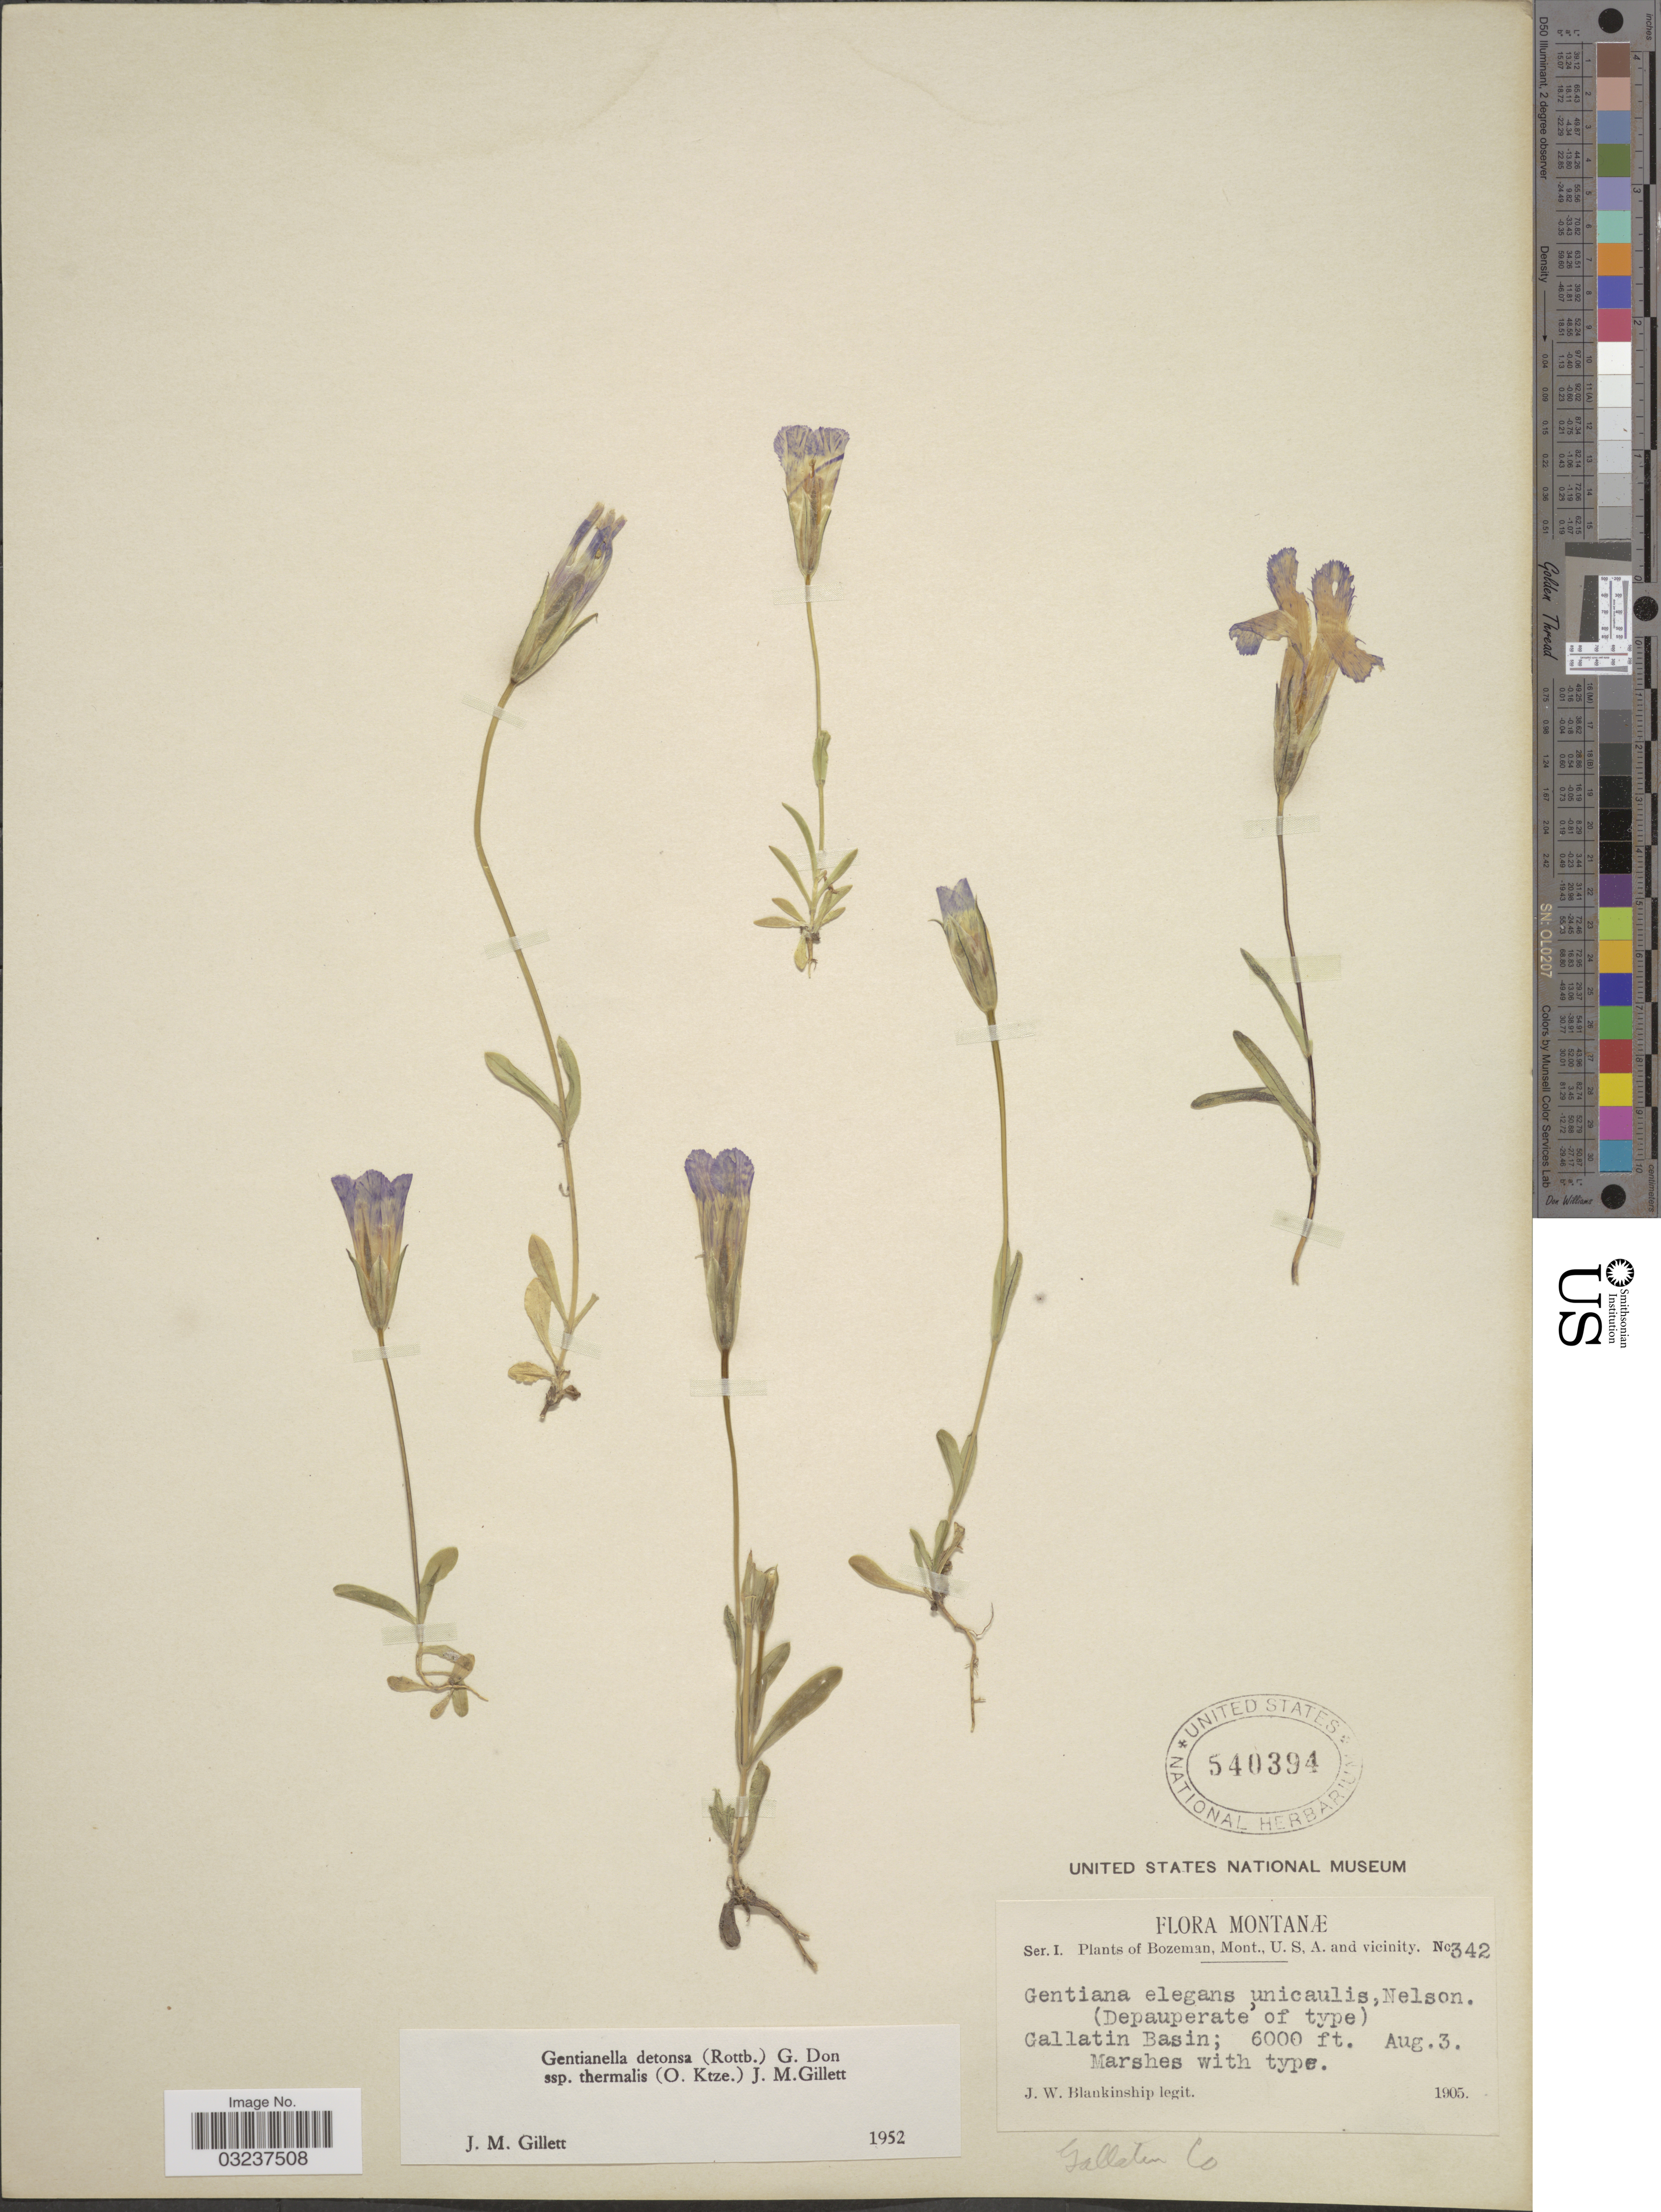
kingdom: Plantae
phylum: Tracheophyta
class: Magnoliopsida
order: Gentianales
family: Gentianaceae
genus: Gentianella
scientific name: Gentianella detonsa subsp. elegans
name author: (A. Gray) J.M. Gillett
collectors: J. W. Blankinship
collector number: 342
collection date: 1905-08-03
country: United States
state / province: Montana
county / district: Gallatin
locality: Bozeman, Gallatin Basin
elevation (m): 1829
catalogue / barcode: US 540394